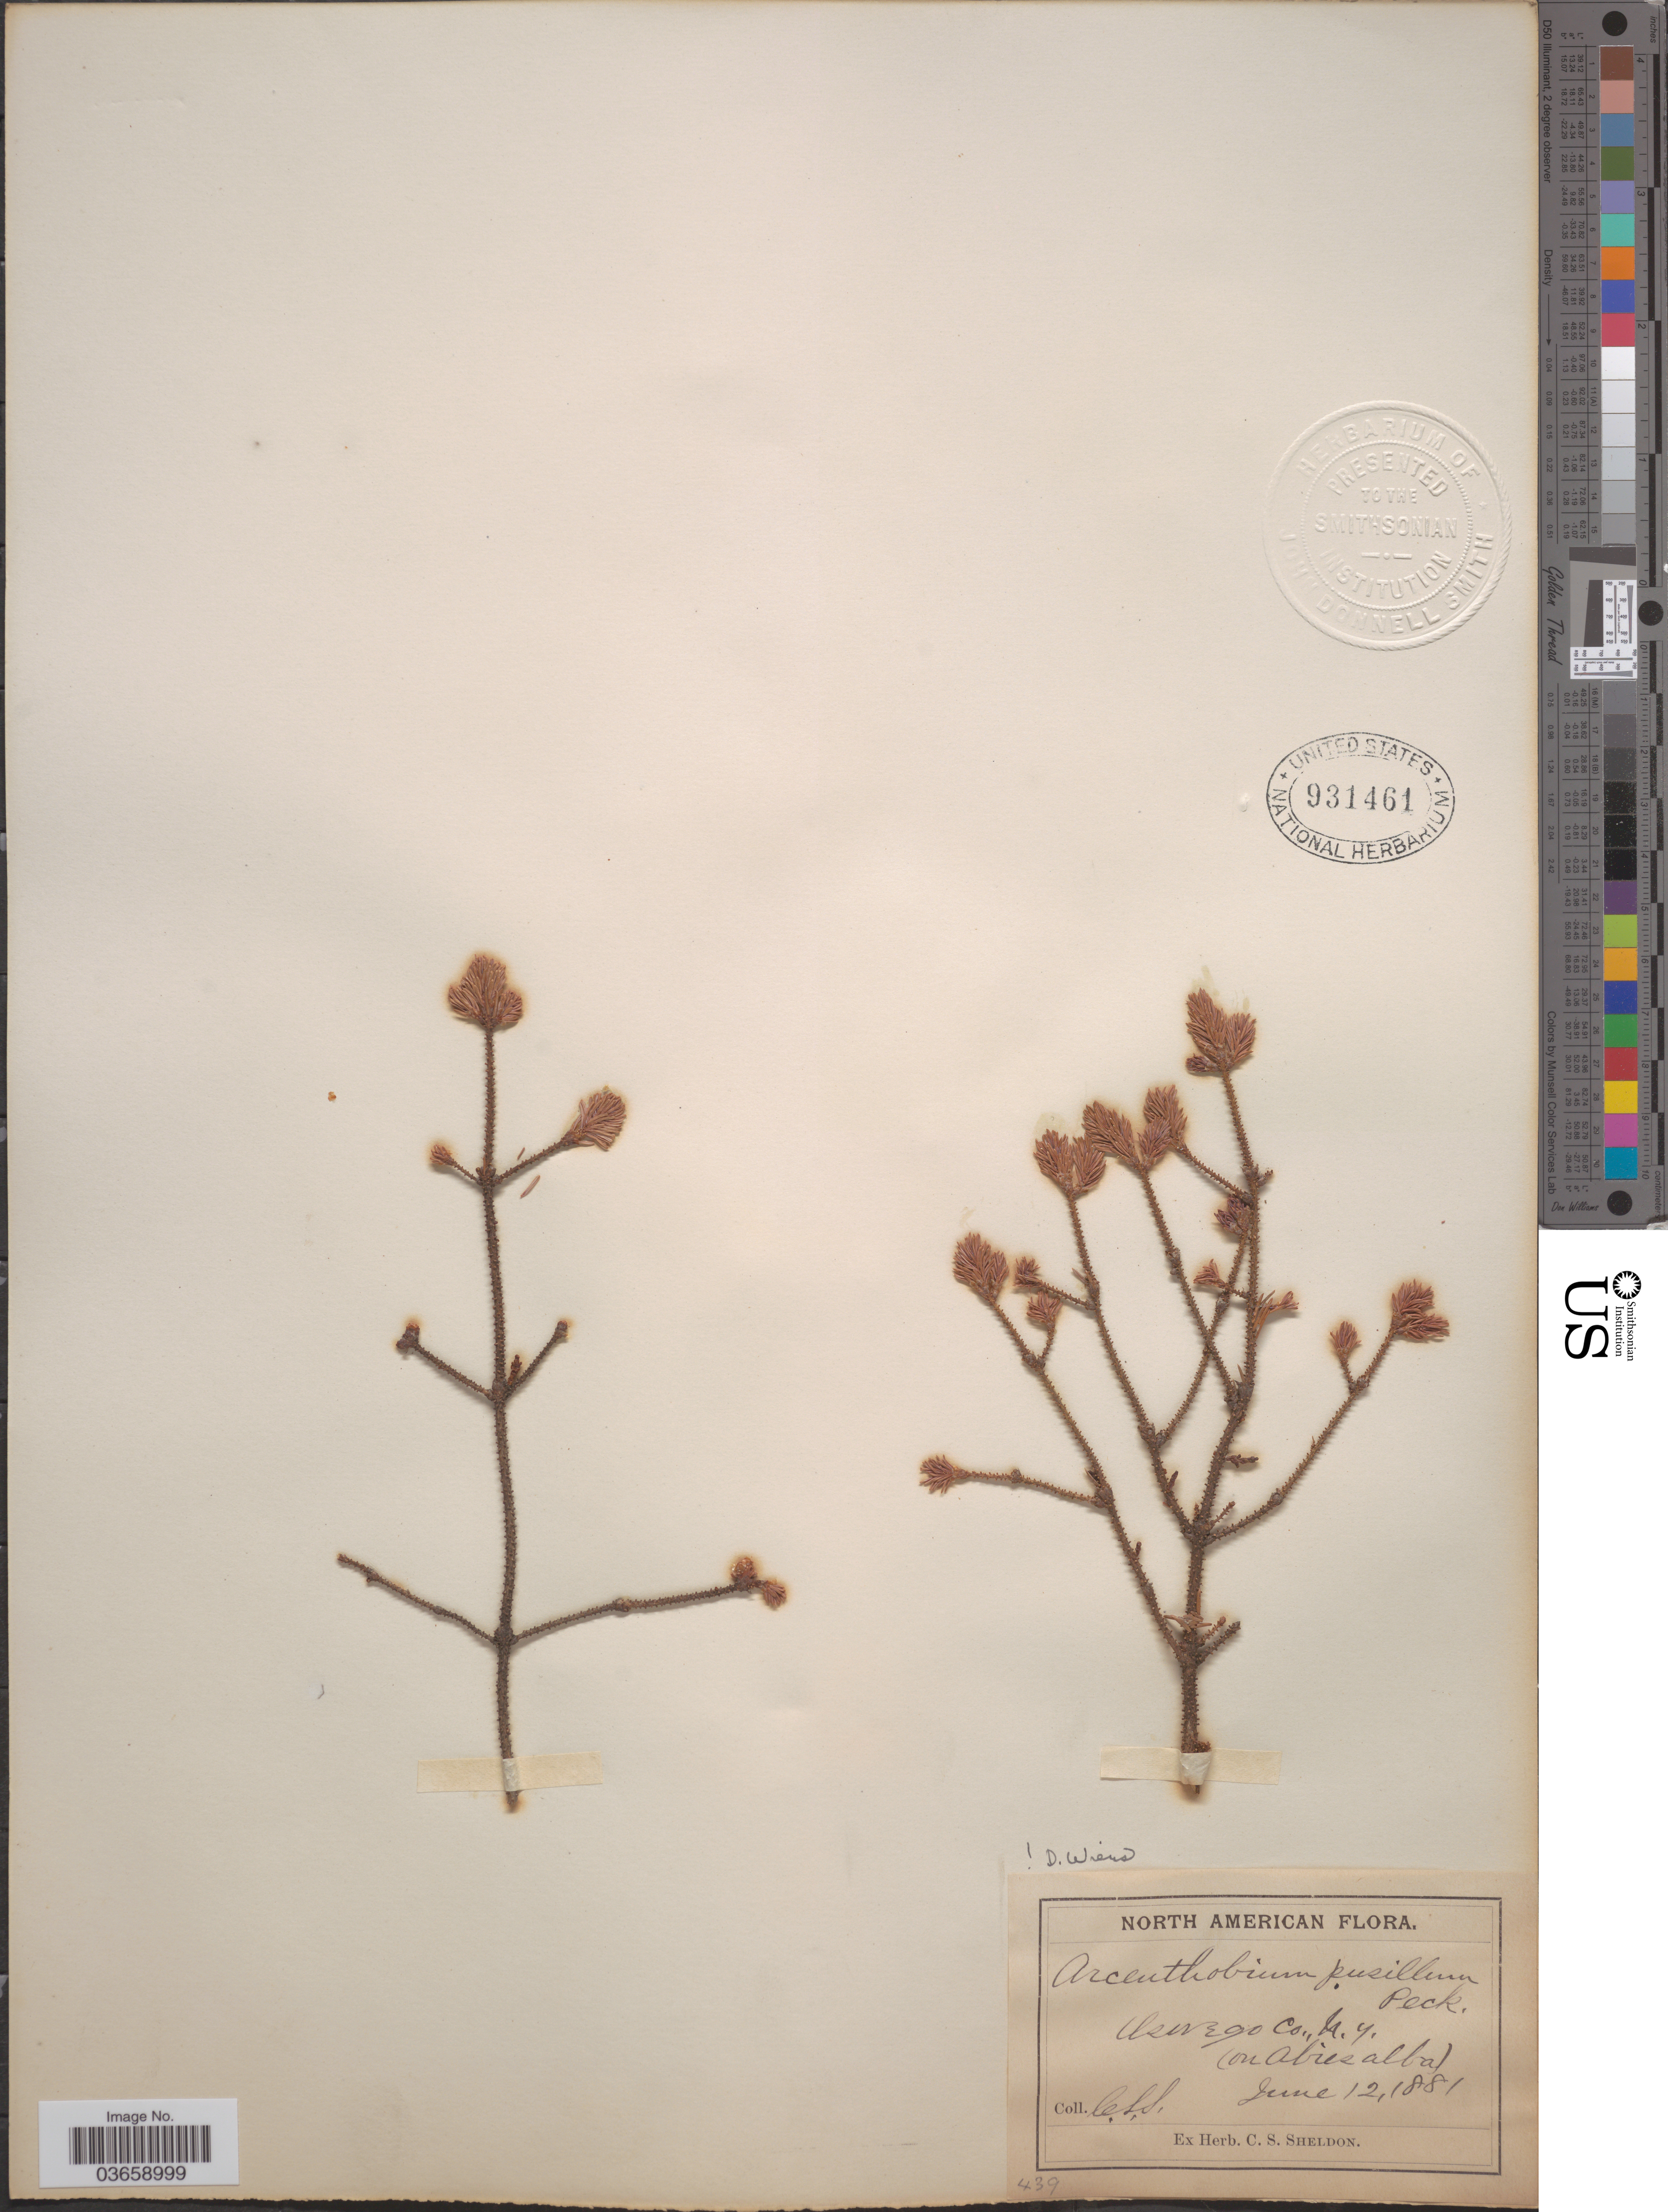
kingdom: Plantae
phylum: Tracheophyta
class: Magnoliopsida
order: Santalales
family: Viscaceae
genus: Arceuthobium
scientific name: Arceuthobium pusillum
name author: Peck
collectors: C. S. Sheldon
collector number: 439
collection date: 1881-06-12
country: United States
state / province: New York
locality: Oswego.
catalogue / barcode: US 931461